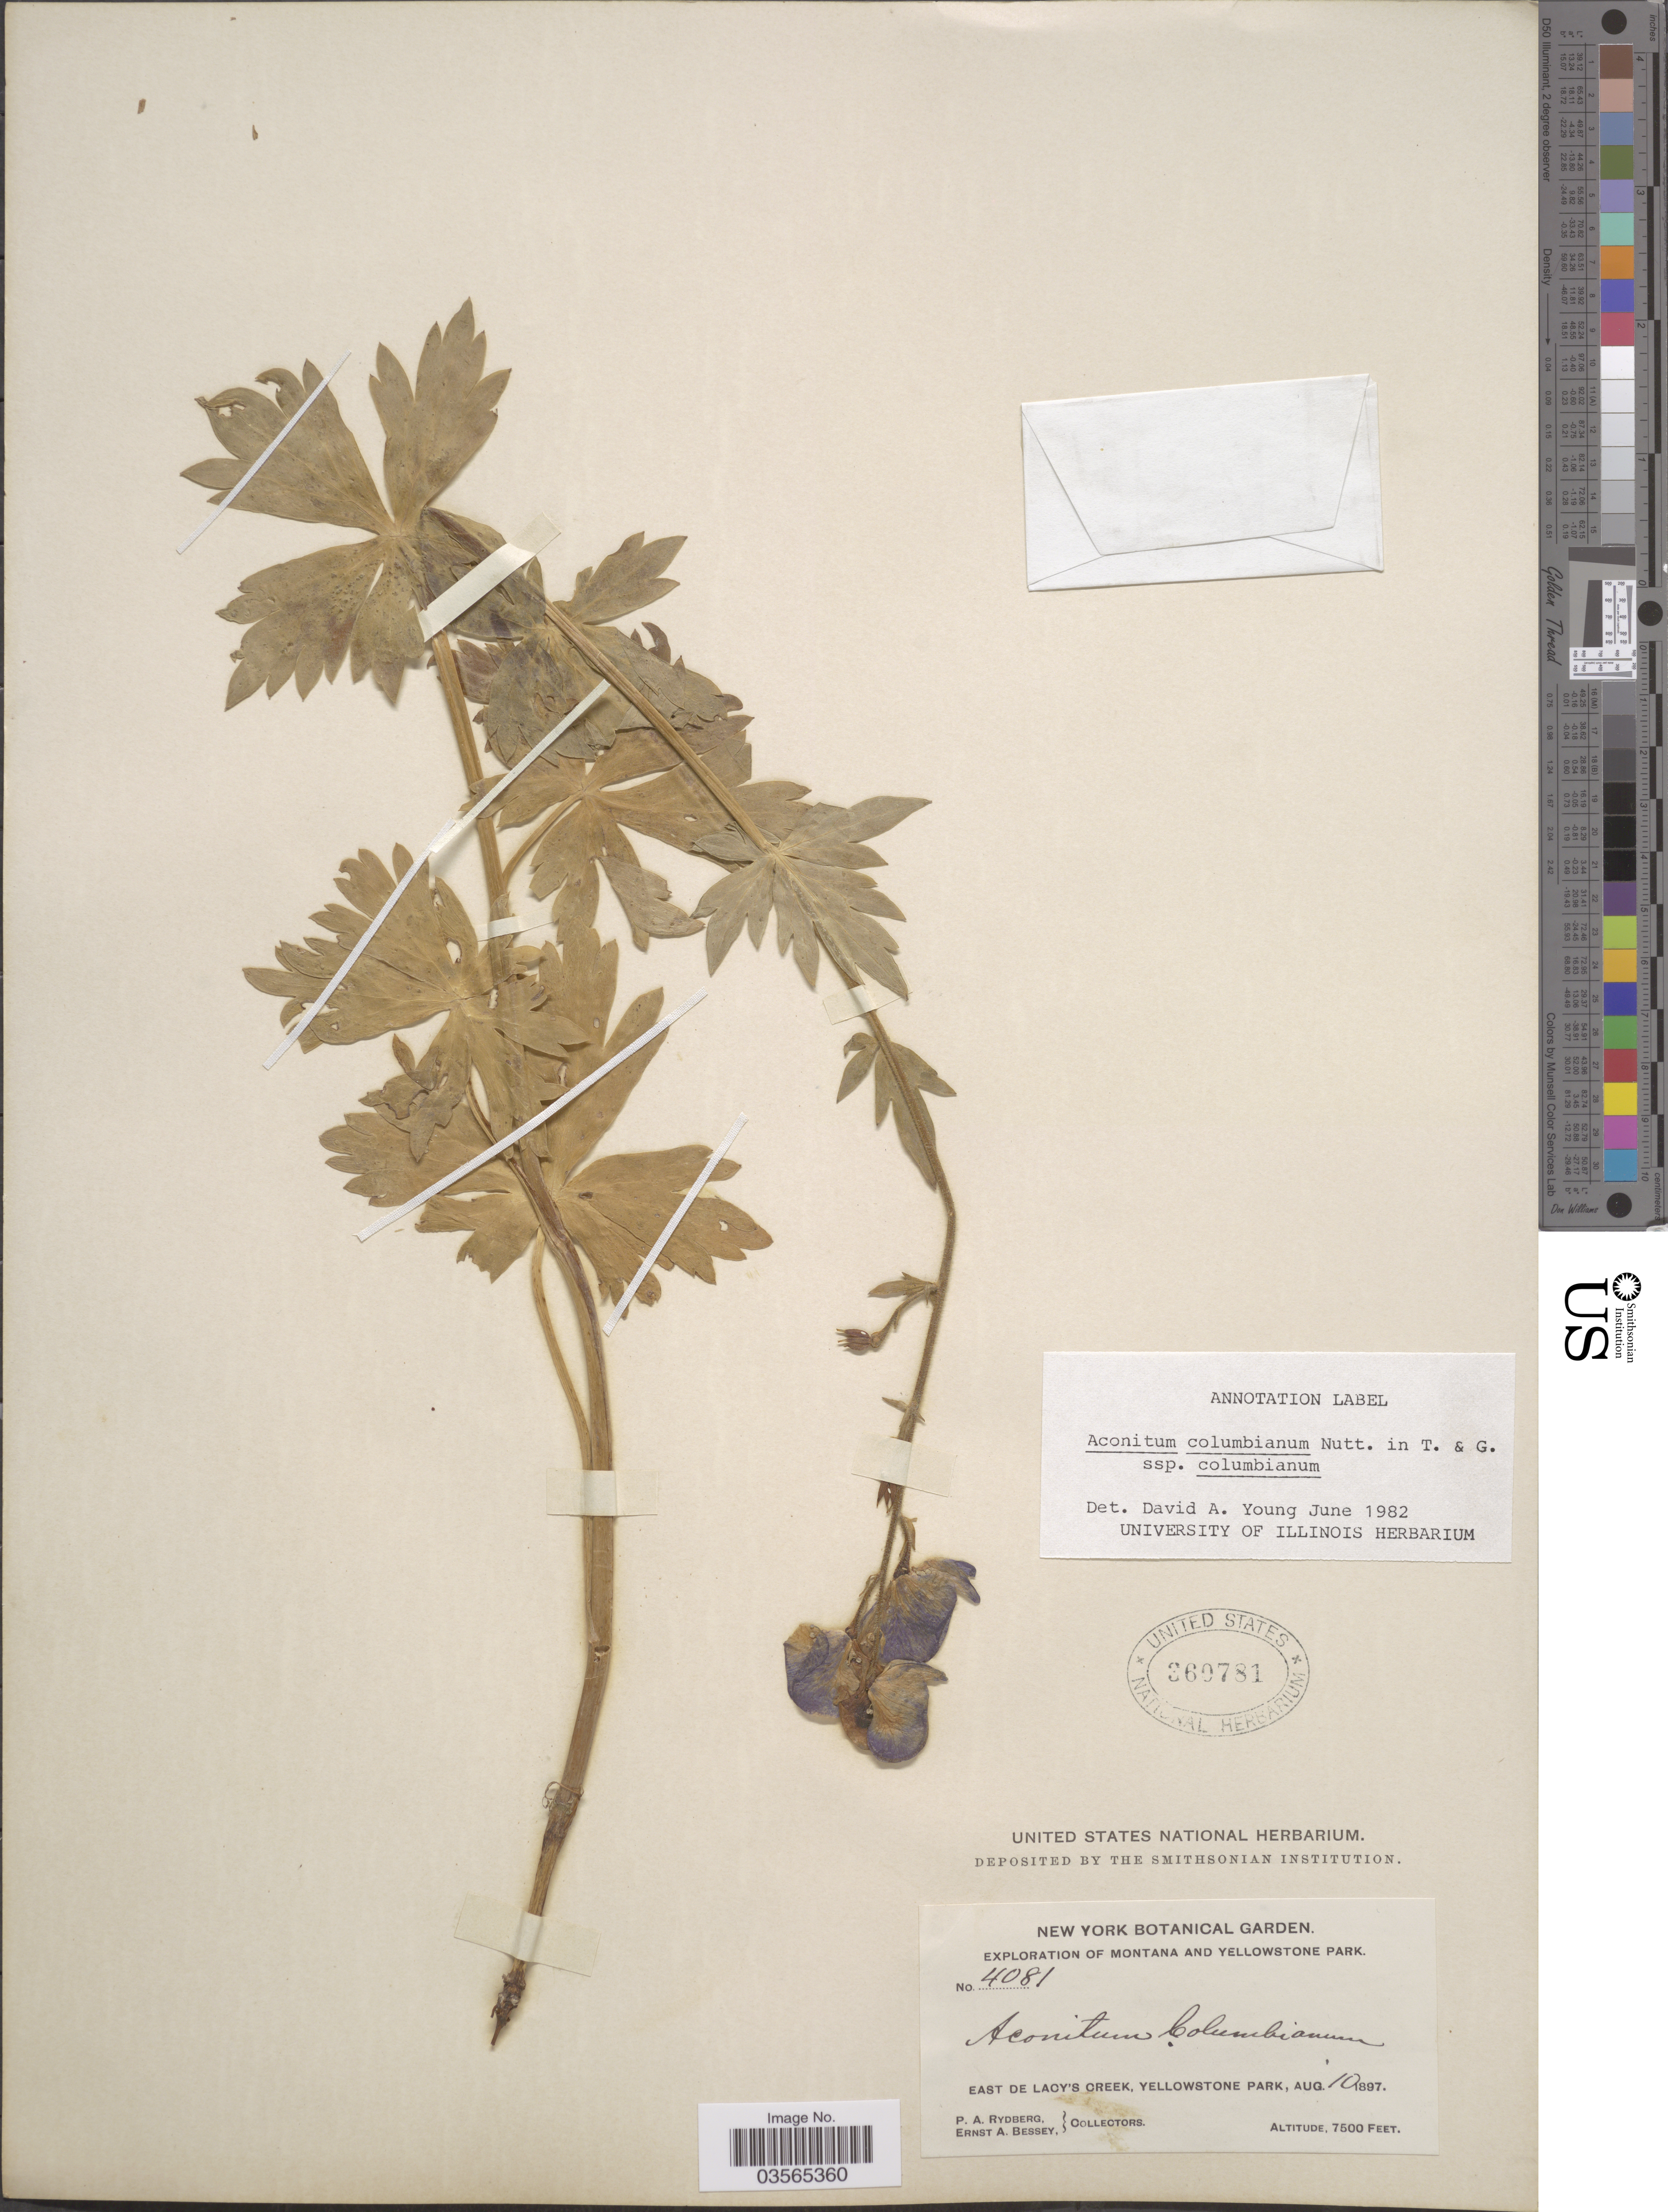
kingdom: Plantae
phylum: Tracheophyta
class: Magnoliopsida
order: Ranunculales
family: Ranunculaceae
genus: Aconitum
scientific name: Aconitum columbianum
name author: Nutt.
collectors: P. A. Rydberg & E. A. Bessey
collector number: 4081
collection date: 1897-08-10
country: United States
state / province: Wyoming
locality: Yellowstone Park. East de Lacy's Creek, Yellowstone Park.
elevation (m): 2286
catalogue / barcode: US 360781